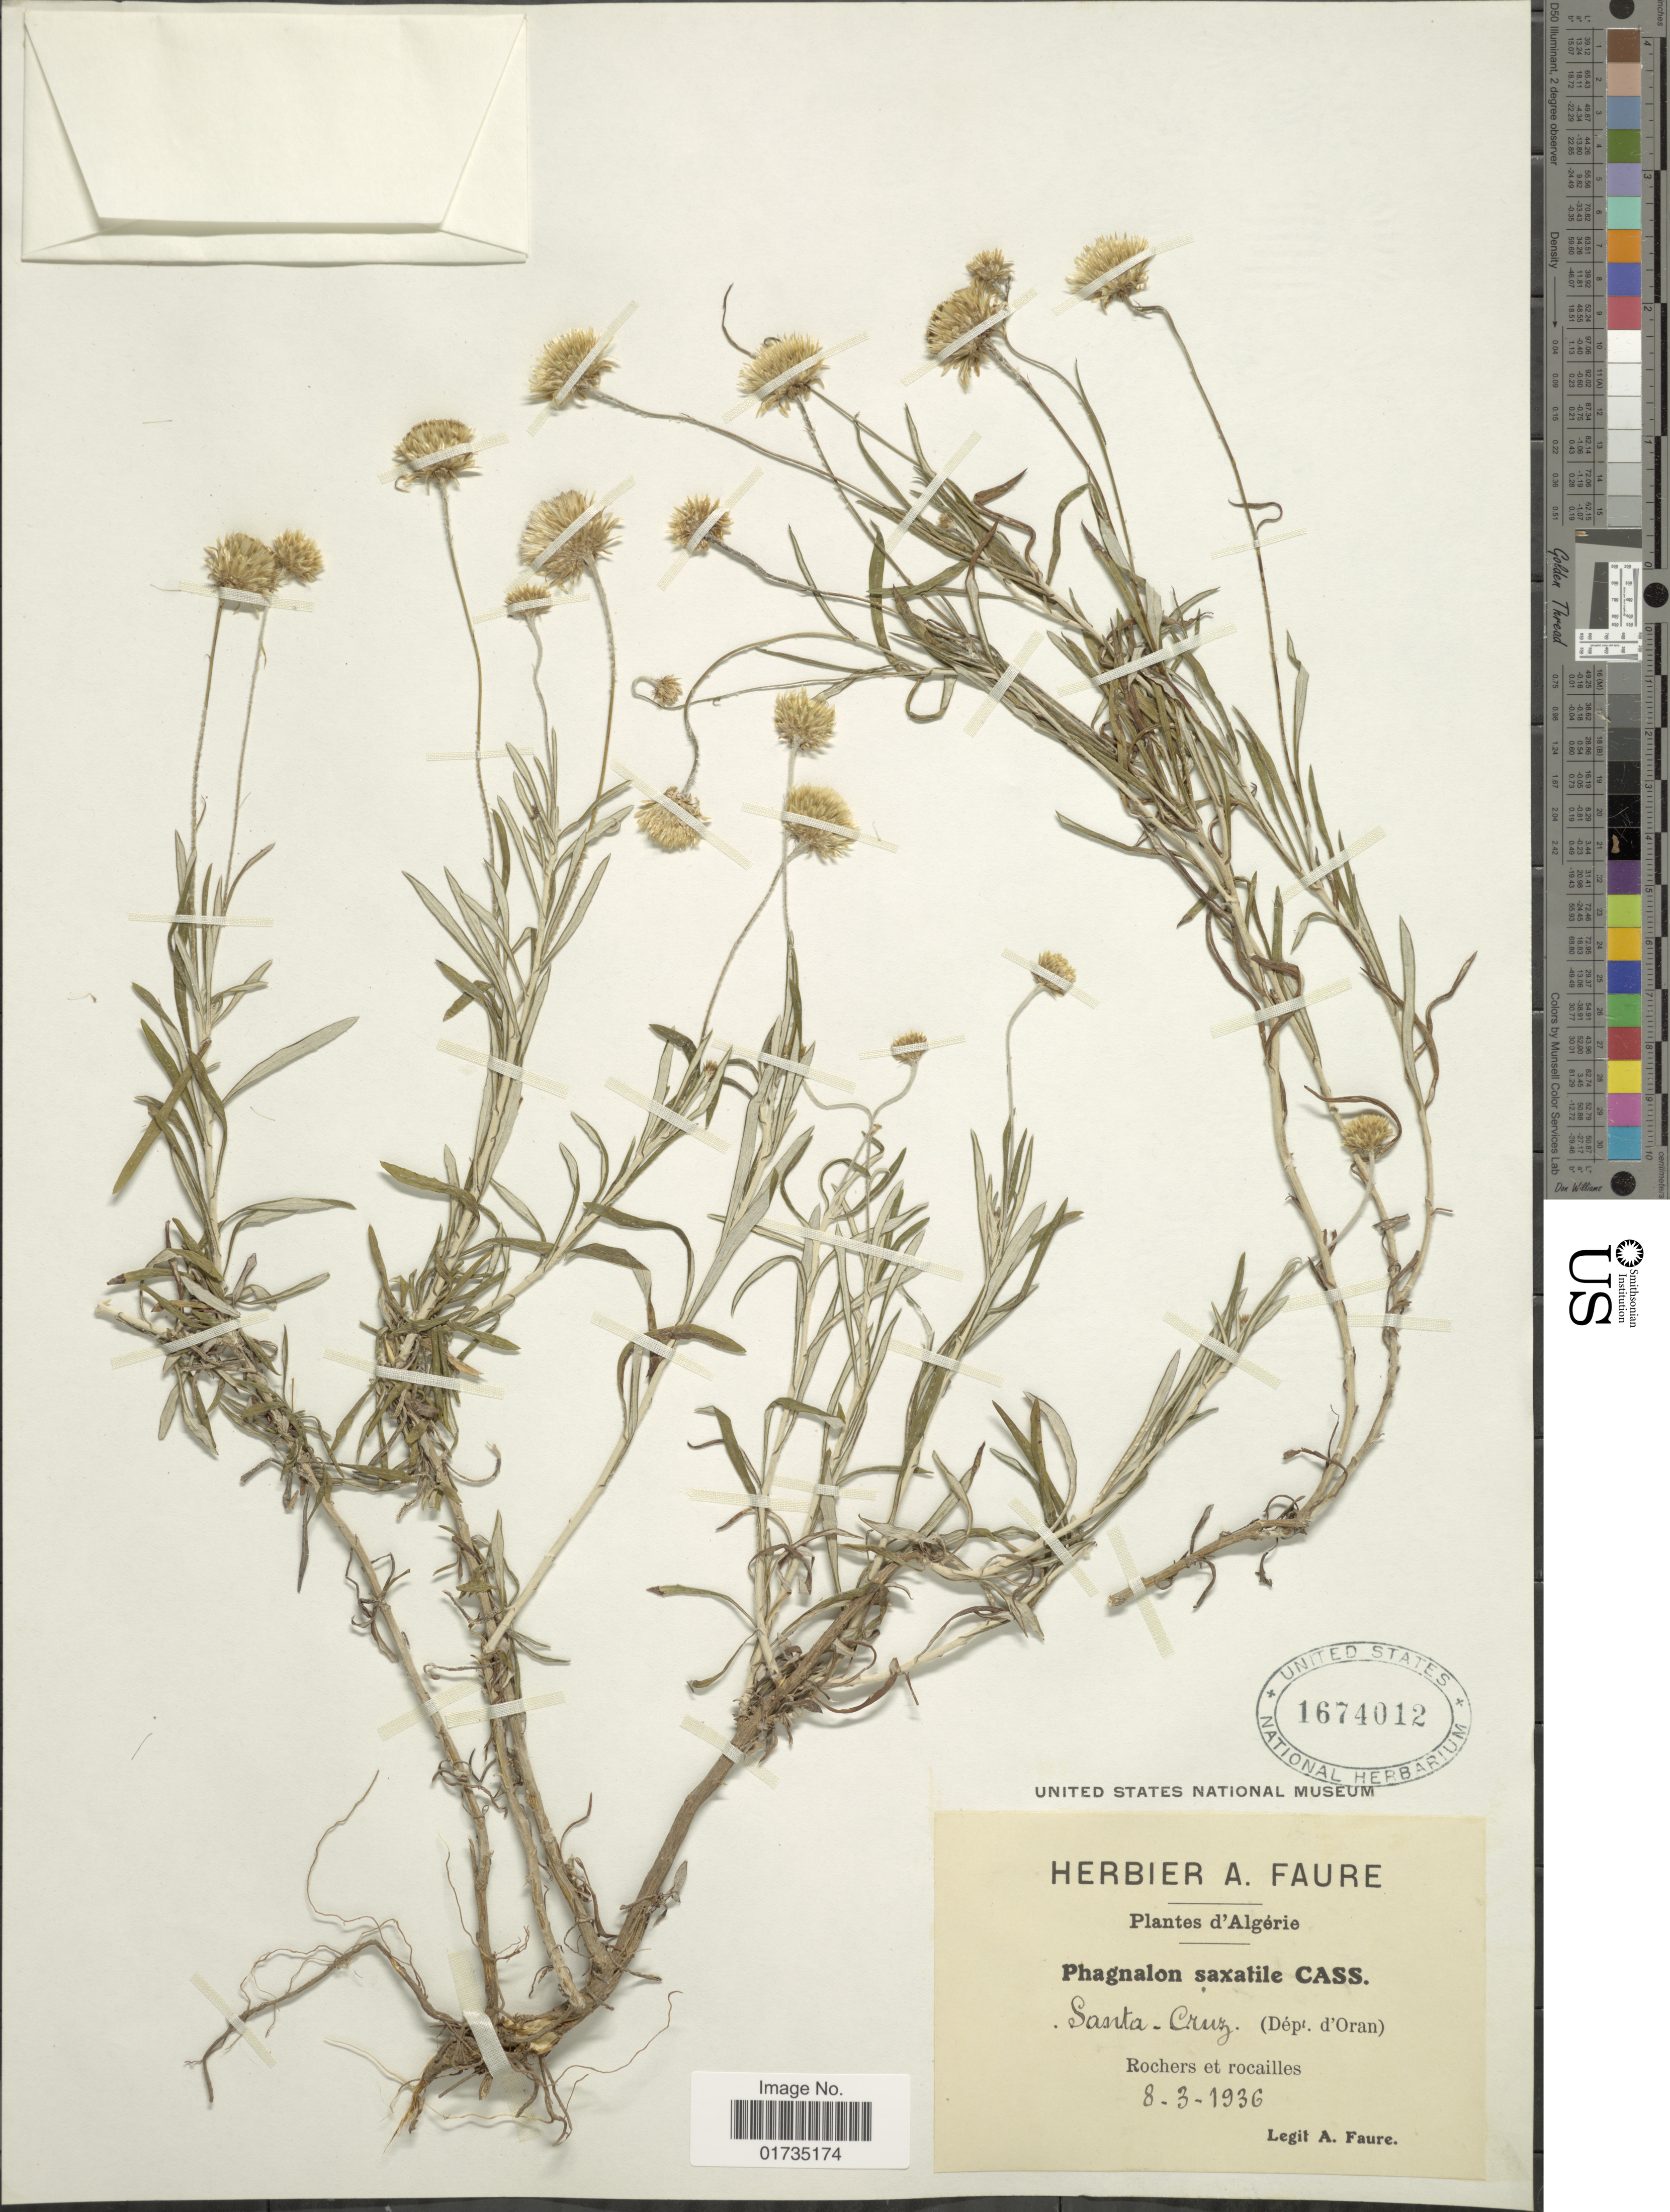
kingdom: Plantae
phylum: Tracheophyta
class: Magnoliopsida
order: Asterales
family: Asteraceae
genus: Phagnalon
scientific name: Phagnalon saxatile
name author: Cass.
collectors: A. Faure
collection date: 1936-03-08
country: Algeria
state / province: Oran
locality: Algerie. Santa Cruz. (Dept. d'Oran). Rochers et roacailles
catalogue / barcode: US 1674012